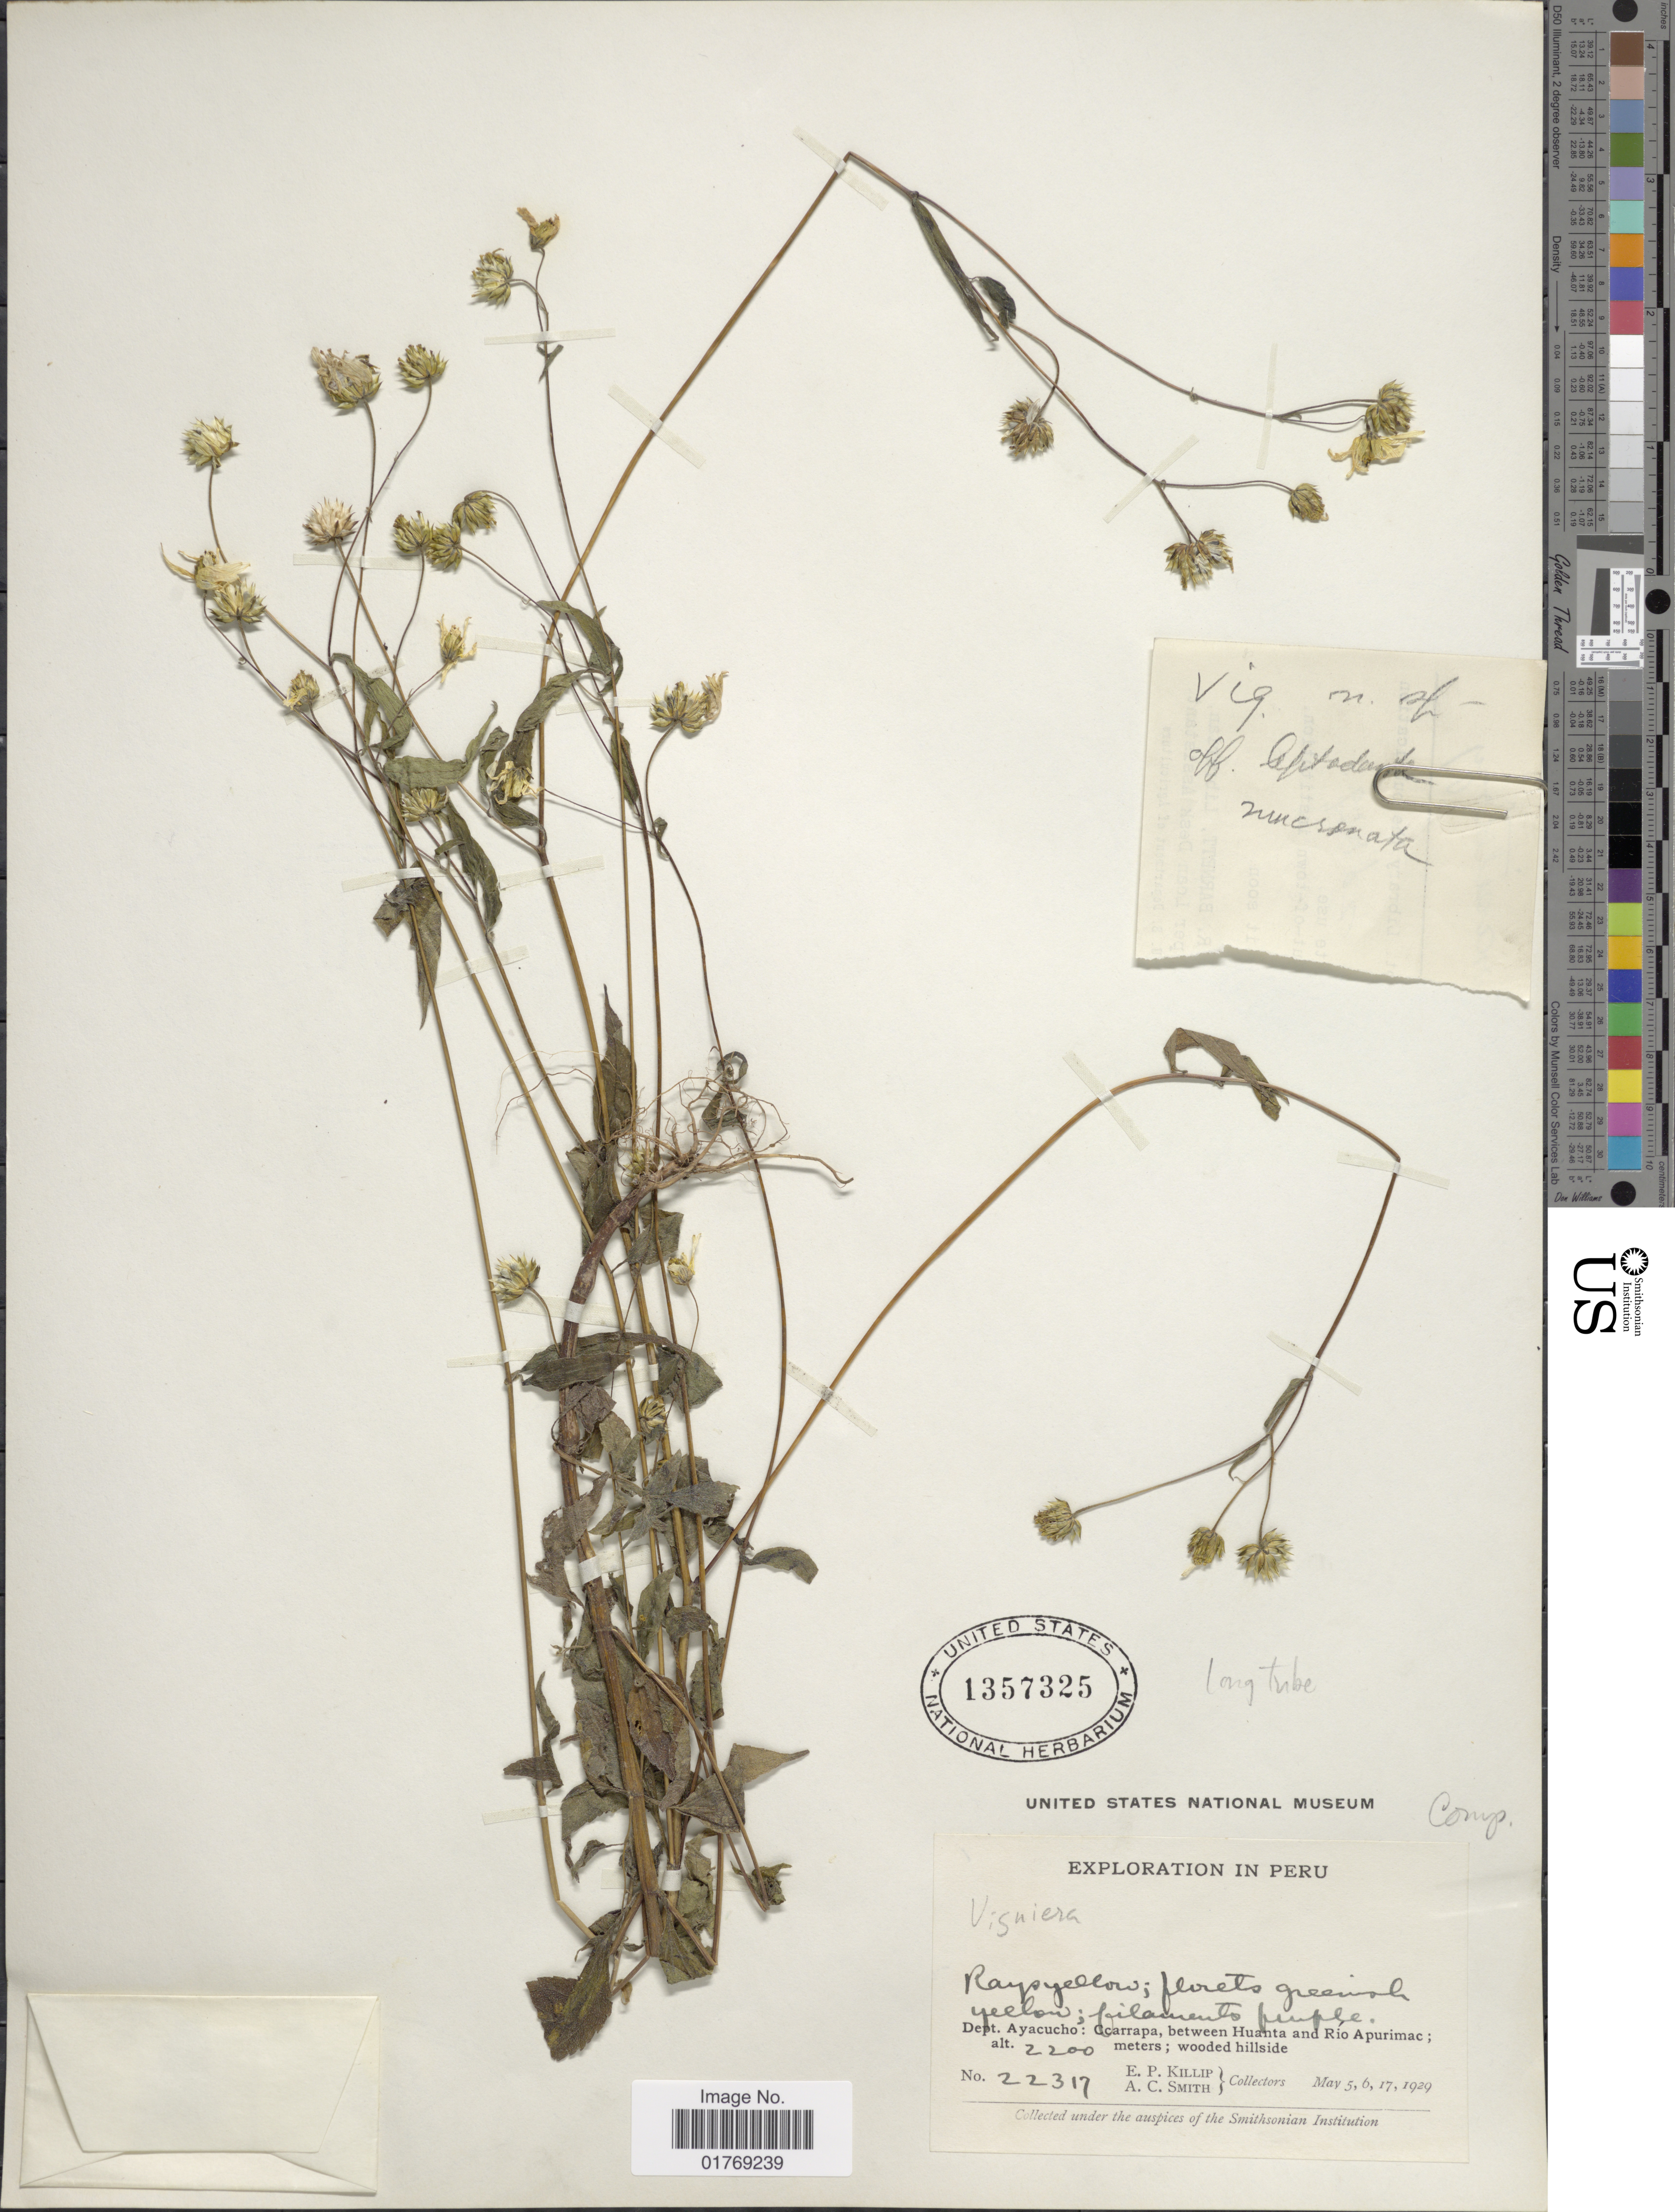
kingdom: Plantae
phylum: Tracheophyta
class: Magnoliopsida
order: Asterales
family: Asteraceae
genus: Viguiera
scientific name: Viguiera sp.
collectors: E. P. Killip & A. C. Smith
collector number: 22317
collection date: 1929-05-05/1929-05-17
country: Peru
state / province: Ayacucho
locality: Dept. Ayacucho: Ccarrapa, between Huanta and Río Apurimac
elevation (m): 2200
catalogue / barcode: US 1357325